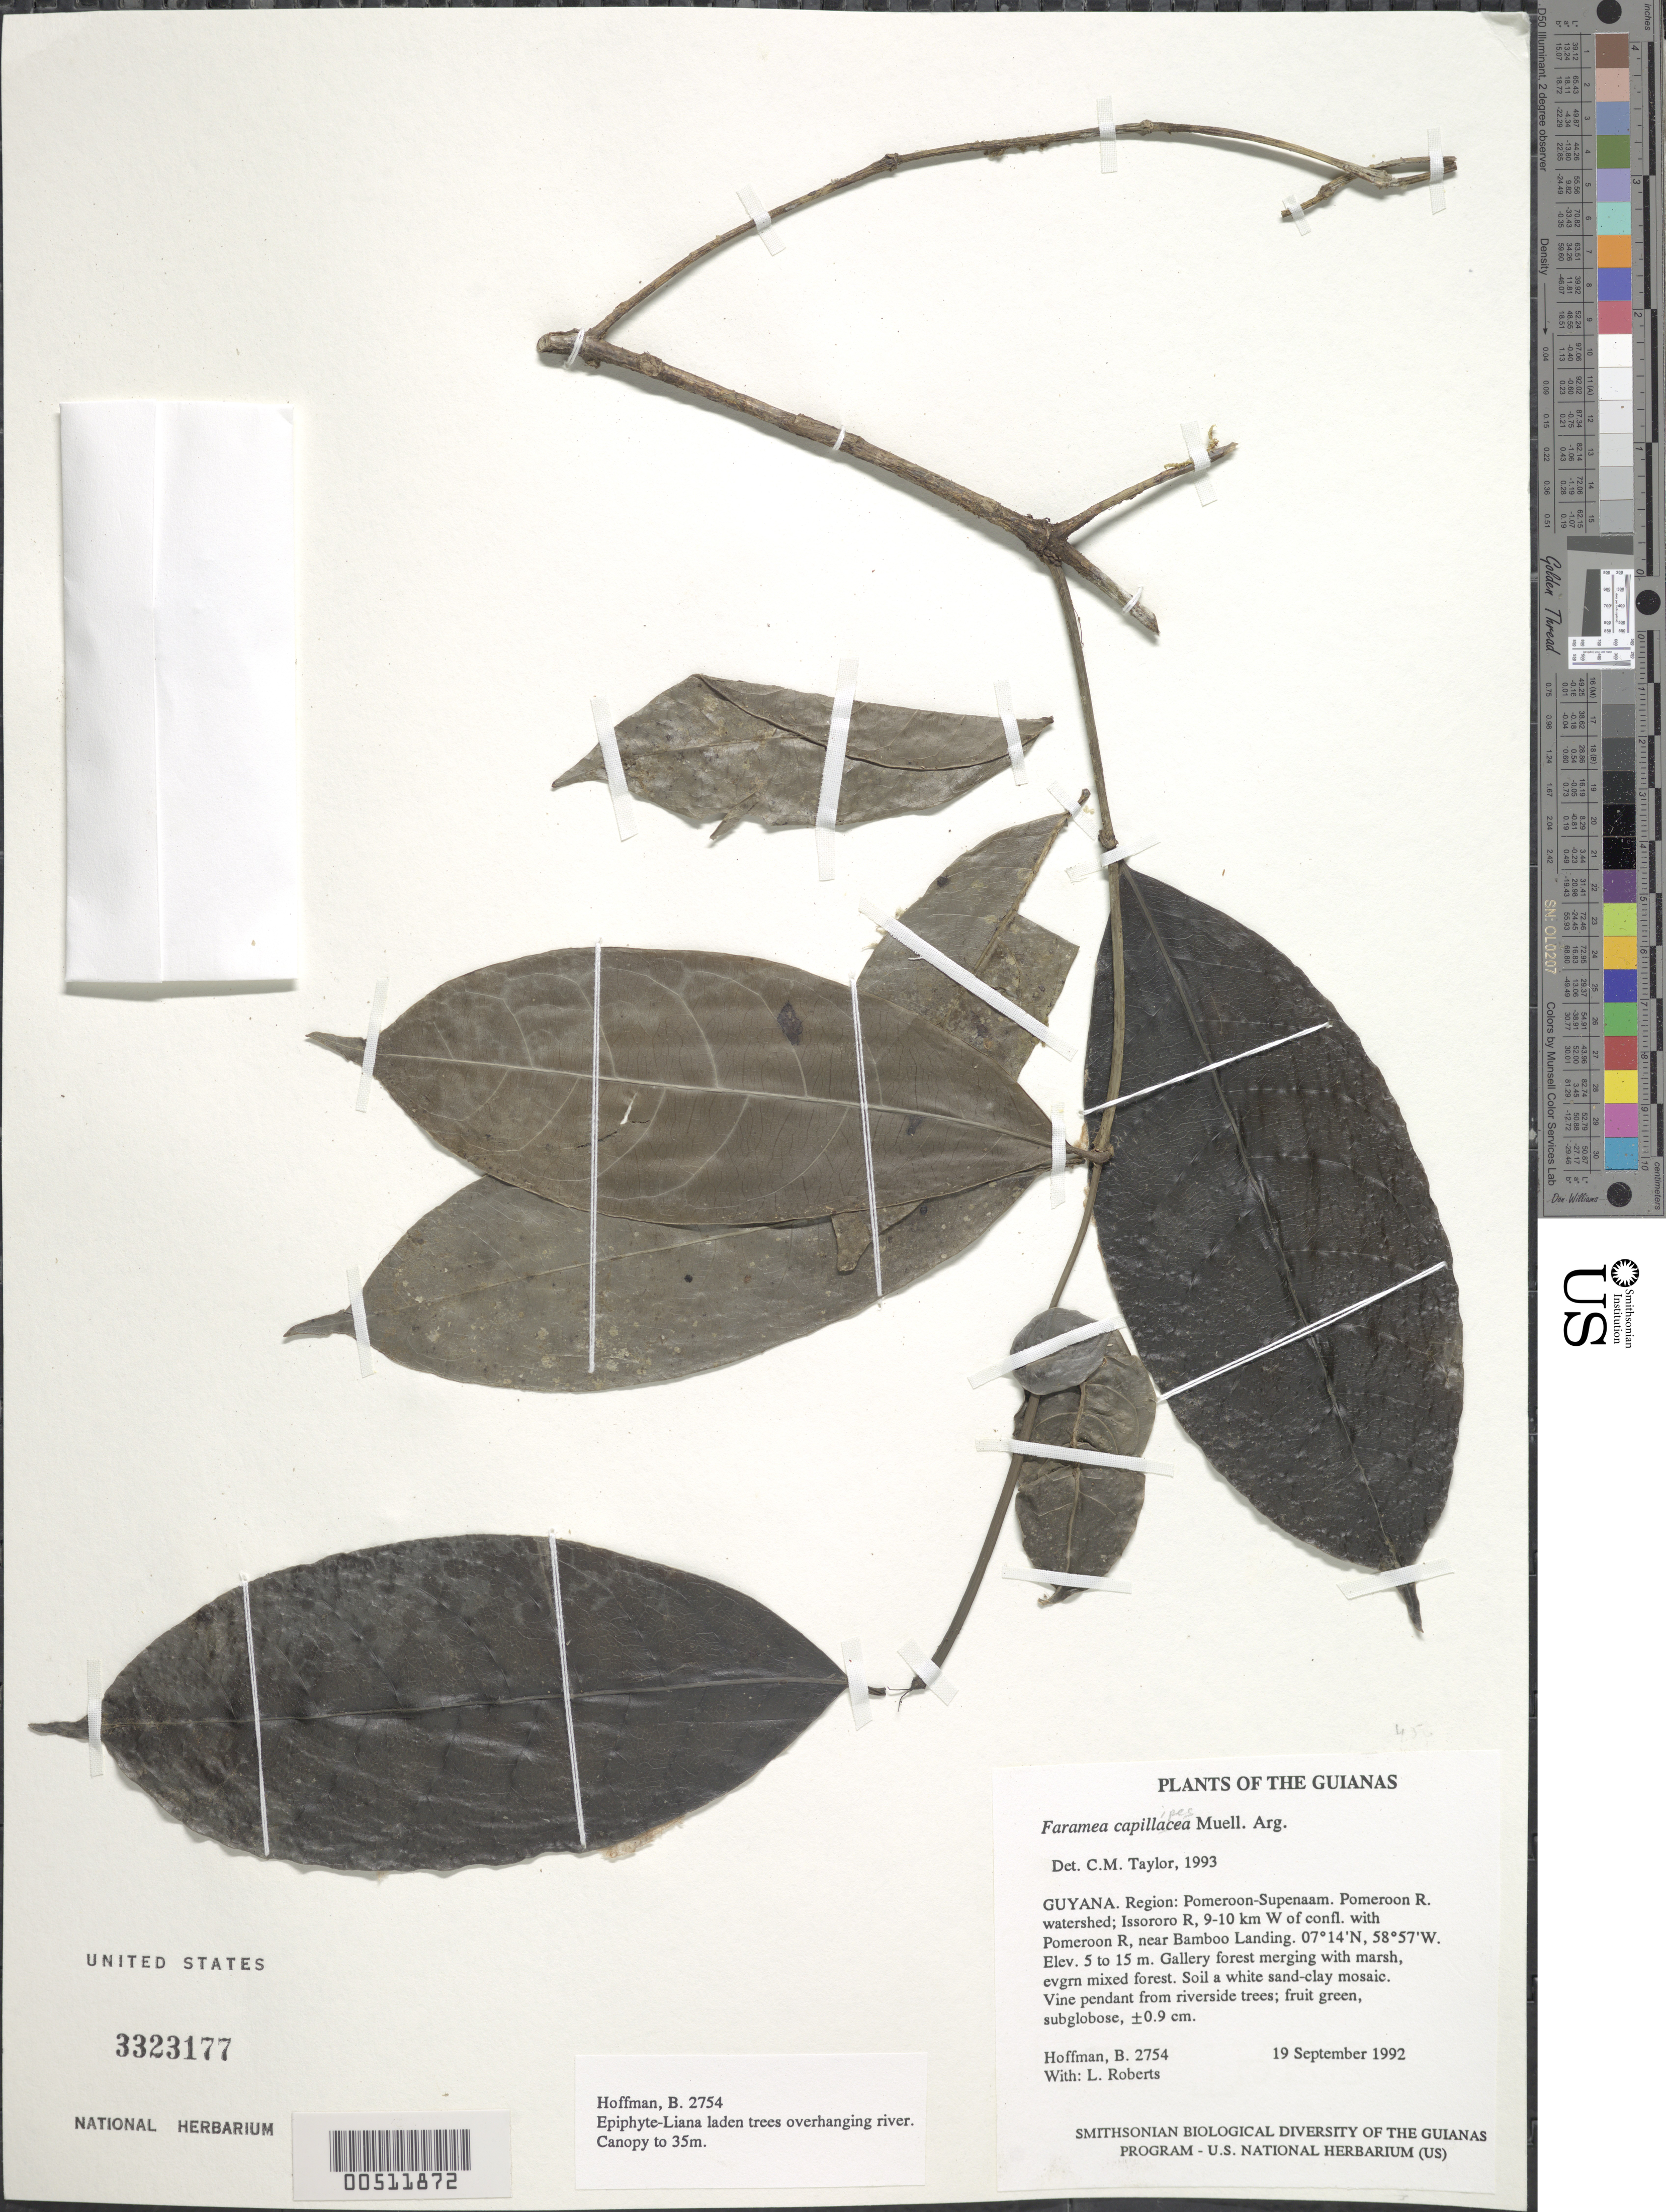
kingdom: Plantae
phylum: Tracheophyta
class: Magnoliopsida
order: Gentianales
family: Rubiaceae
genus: Faramea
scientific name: Faramea capillipes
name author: Müll. Arg.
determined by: Taylor, Charlotte M.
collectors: B. Hoffman & L. Roberts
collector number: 2754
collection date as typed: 19 September 1992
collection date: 1992-09-19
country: Guyana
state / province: Pomeroon-Supenaam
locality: Pomeroon River watershed; Issororo River, 9-10 km W of confluence with Pomeroon River, near Bamboo Landing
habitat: Gallery forest merging with marsh, evgrn mixed forest. Soil a white sand-clay mosaic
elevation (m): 5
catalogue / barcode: US 3323177